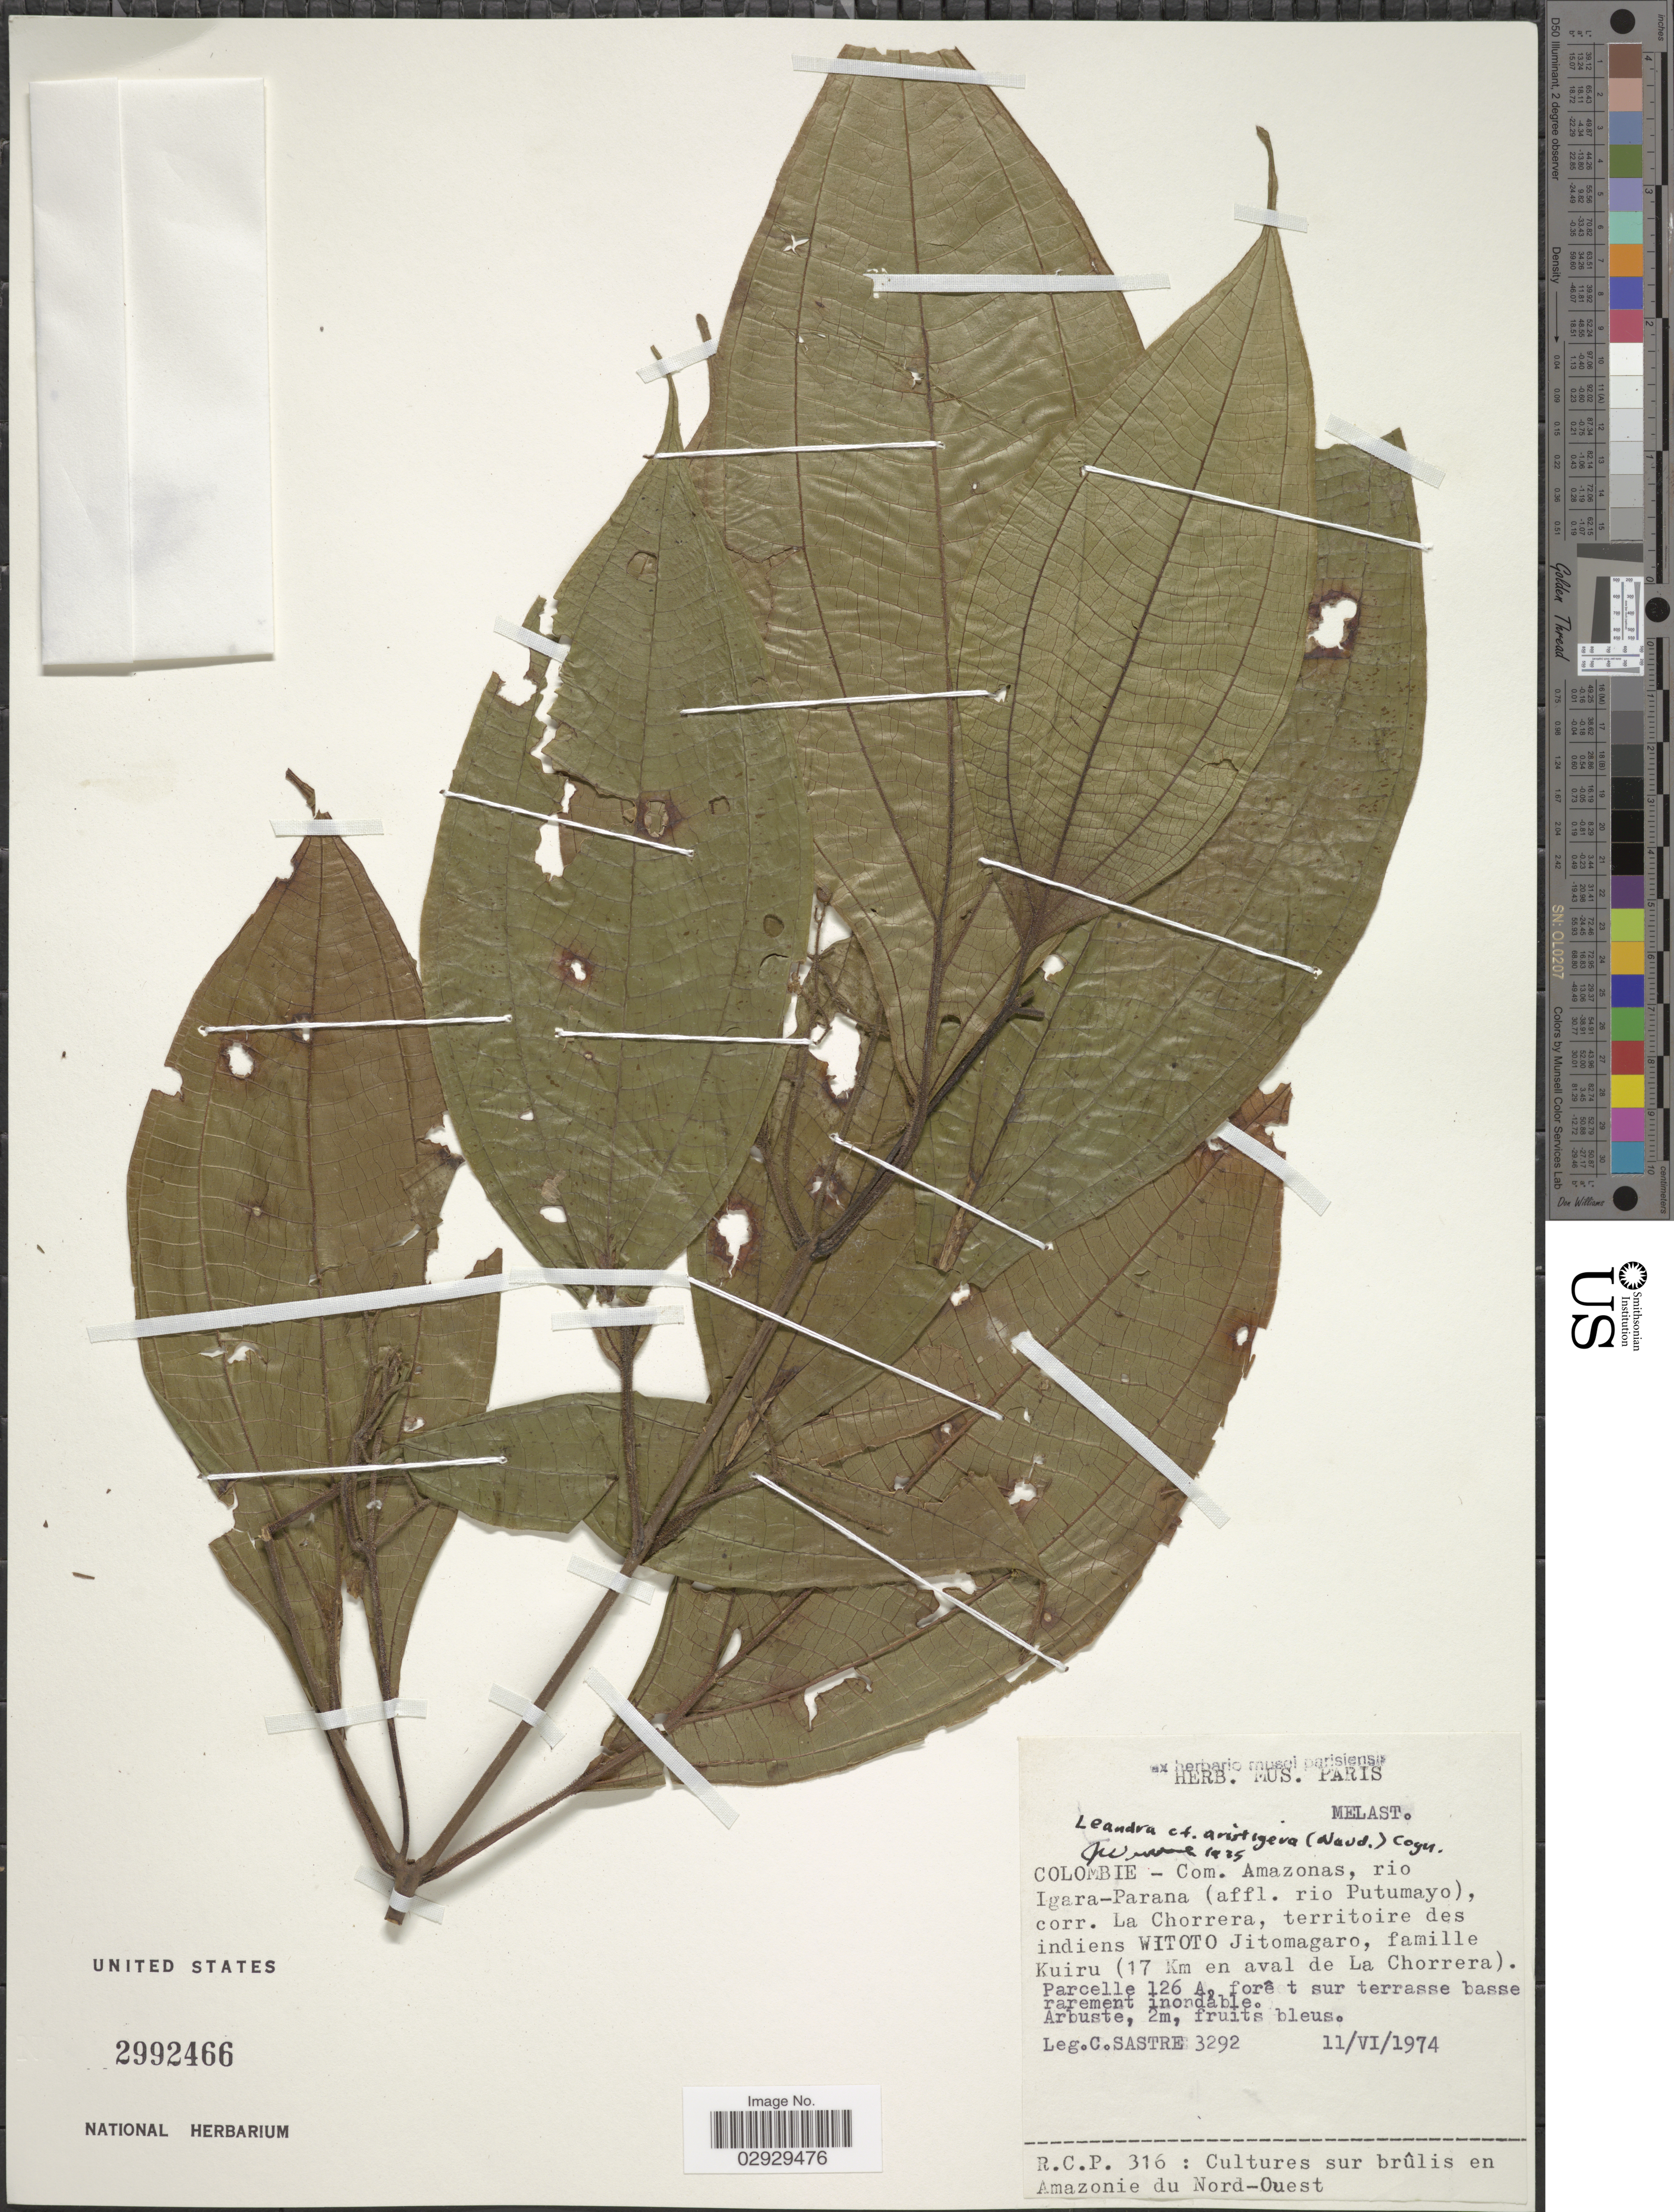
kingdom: Plantae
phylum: Tracheophyta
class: Magnoliopsida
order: Myrtales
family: Melastomataceae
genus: Leandra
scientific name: Leandra aristigera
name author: (Naudin) Cogn.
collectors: C. Sastre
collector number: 3292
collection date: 1974-06-11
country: Colombia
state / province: Amazônas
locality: Com. Amazonas, rio Igara-Parana (affl. rio Putumayo), corr. La Chorrera, territoire des indiens WITOTO Jitomagaro, famille Kuiru (17 Km en aval de La Chorrera). Parcelle 126 A.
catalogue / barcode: US 2992466